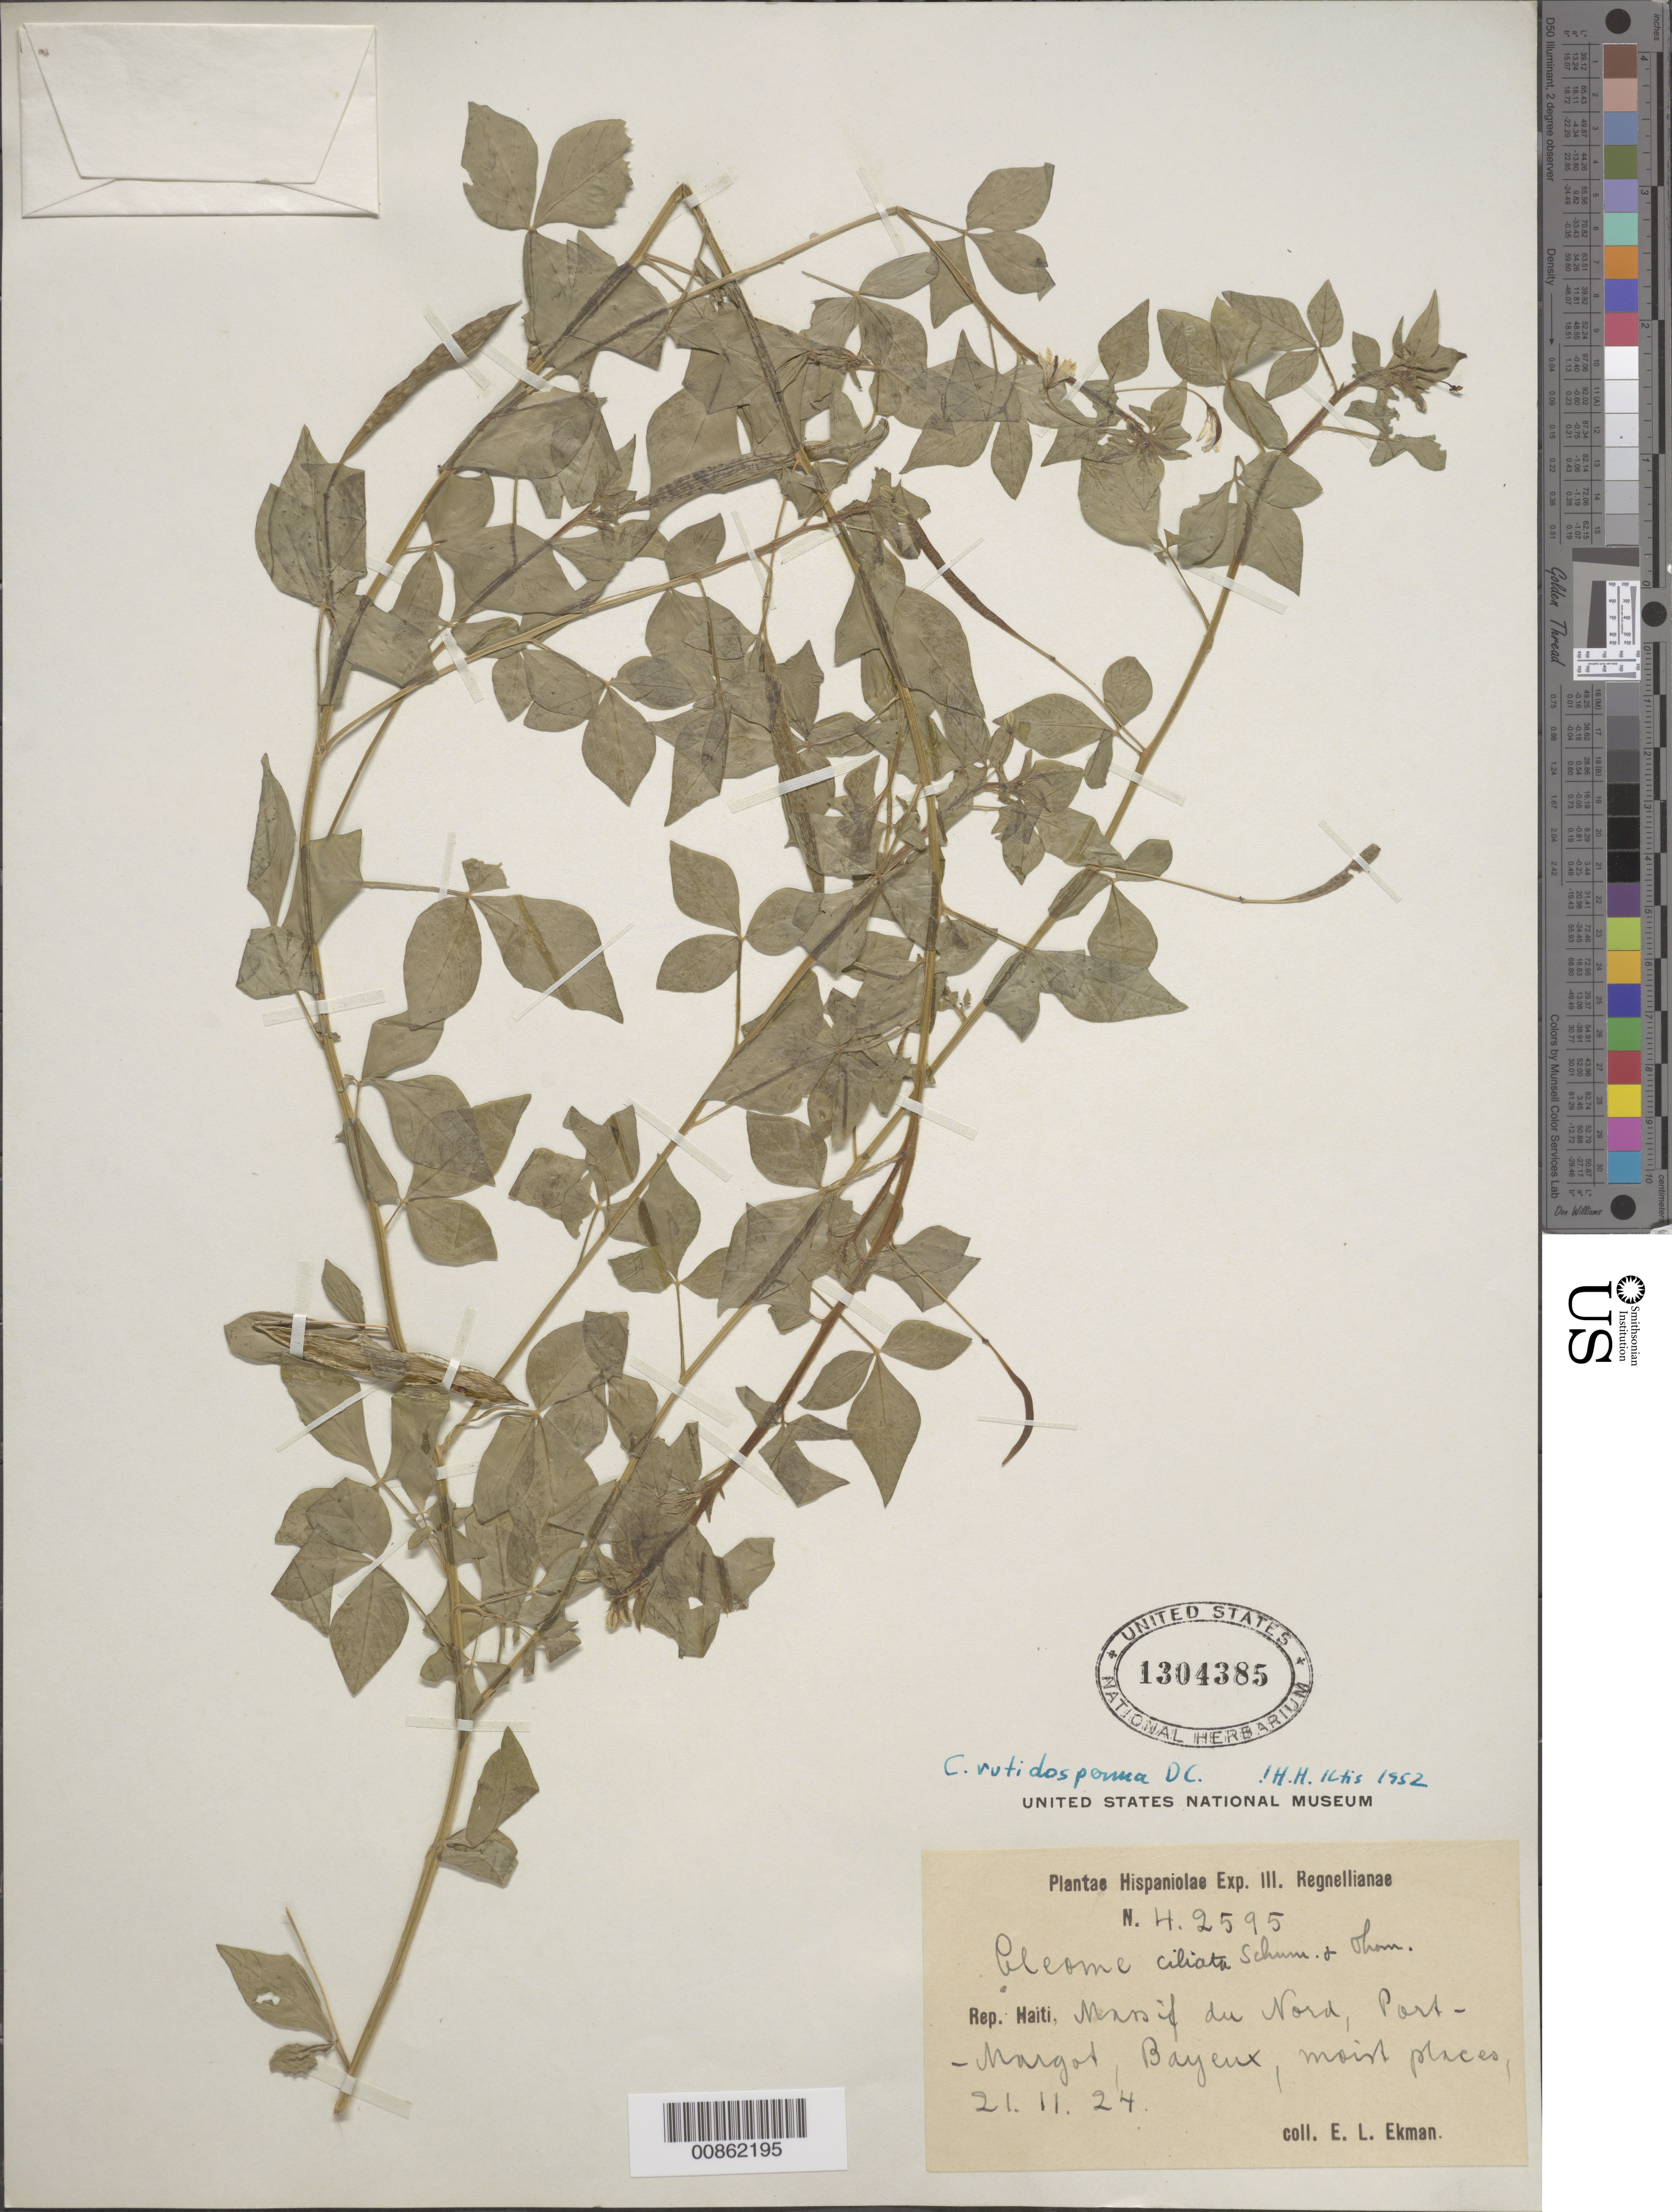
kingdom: Plantae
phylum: Tracheophyta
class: Magnoliopsida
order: Brassicales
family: Cleomaceae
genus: Sieruela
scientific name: Sieruela rutidosperma var. rutidosperma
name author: (DC.) Roalson & J.C. Hall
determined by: Strong, Mark T., (BOT), Smithsonian Institution - National Museum of Natural History (UNITED STATES)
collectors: E. L. Ekman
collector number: H 2595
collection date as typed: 21 Nov 1924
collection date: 1924-11-21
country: Haiti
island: Hispaniola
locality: Massif du Nord, Port-Margot, Bayeux.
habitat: Moist places.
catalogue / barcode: US 1304385